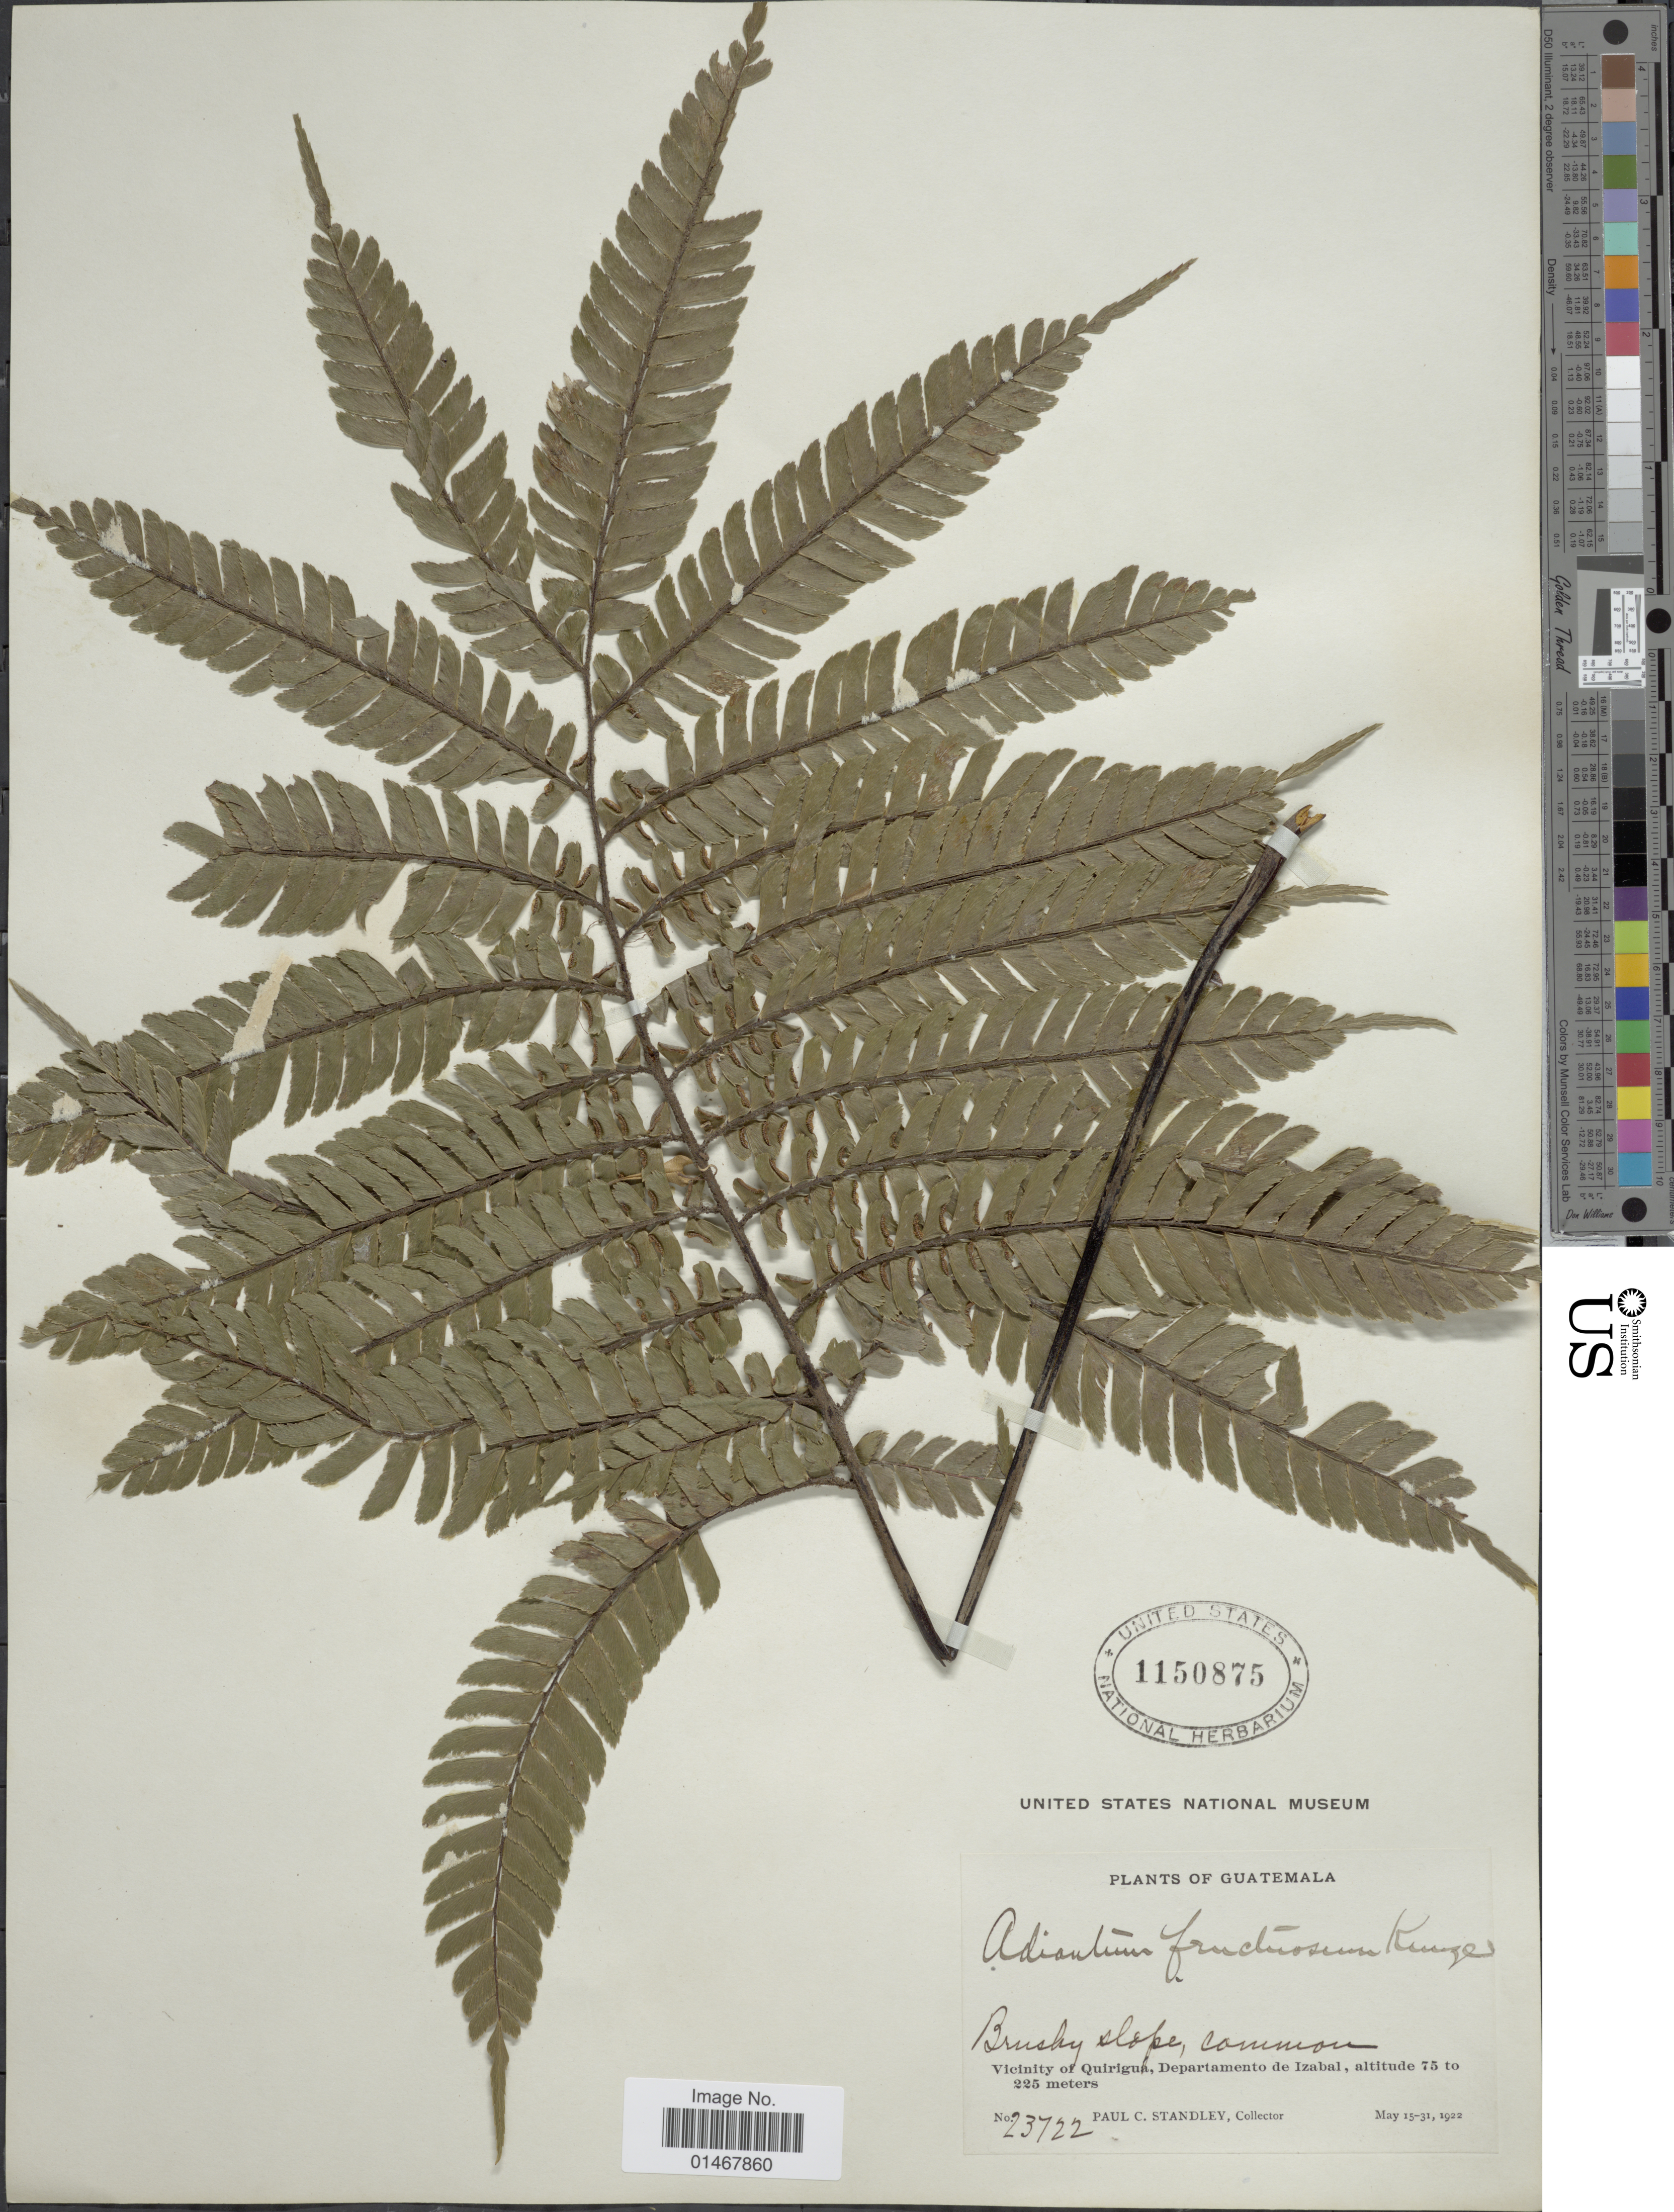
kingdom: Plantae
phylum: Tracheophyta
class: Polypodiopsida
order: Polypodiales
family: Pteridaceae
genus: Adiantum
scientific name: Adiantum pulverulentum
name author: L.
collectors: P. C. Standley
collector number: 23722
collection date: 1922-05-15/1922-05-31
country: Guatemala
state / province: Izabal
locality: Vicinity of Quirigua, Departamento de Izabal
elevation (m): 75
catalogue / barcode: US 1150875